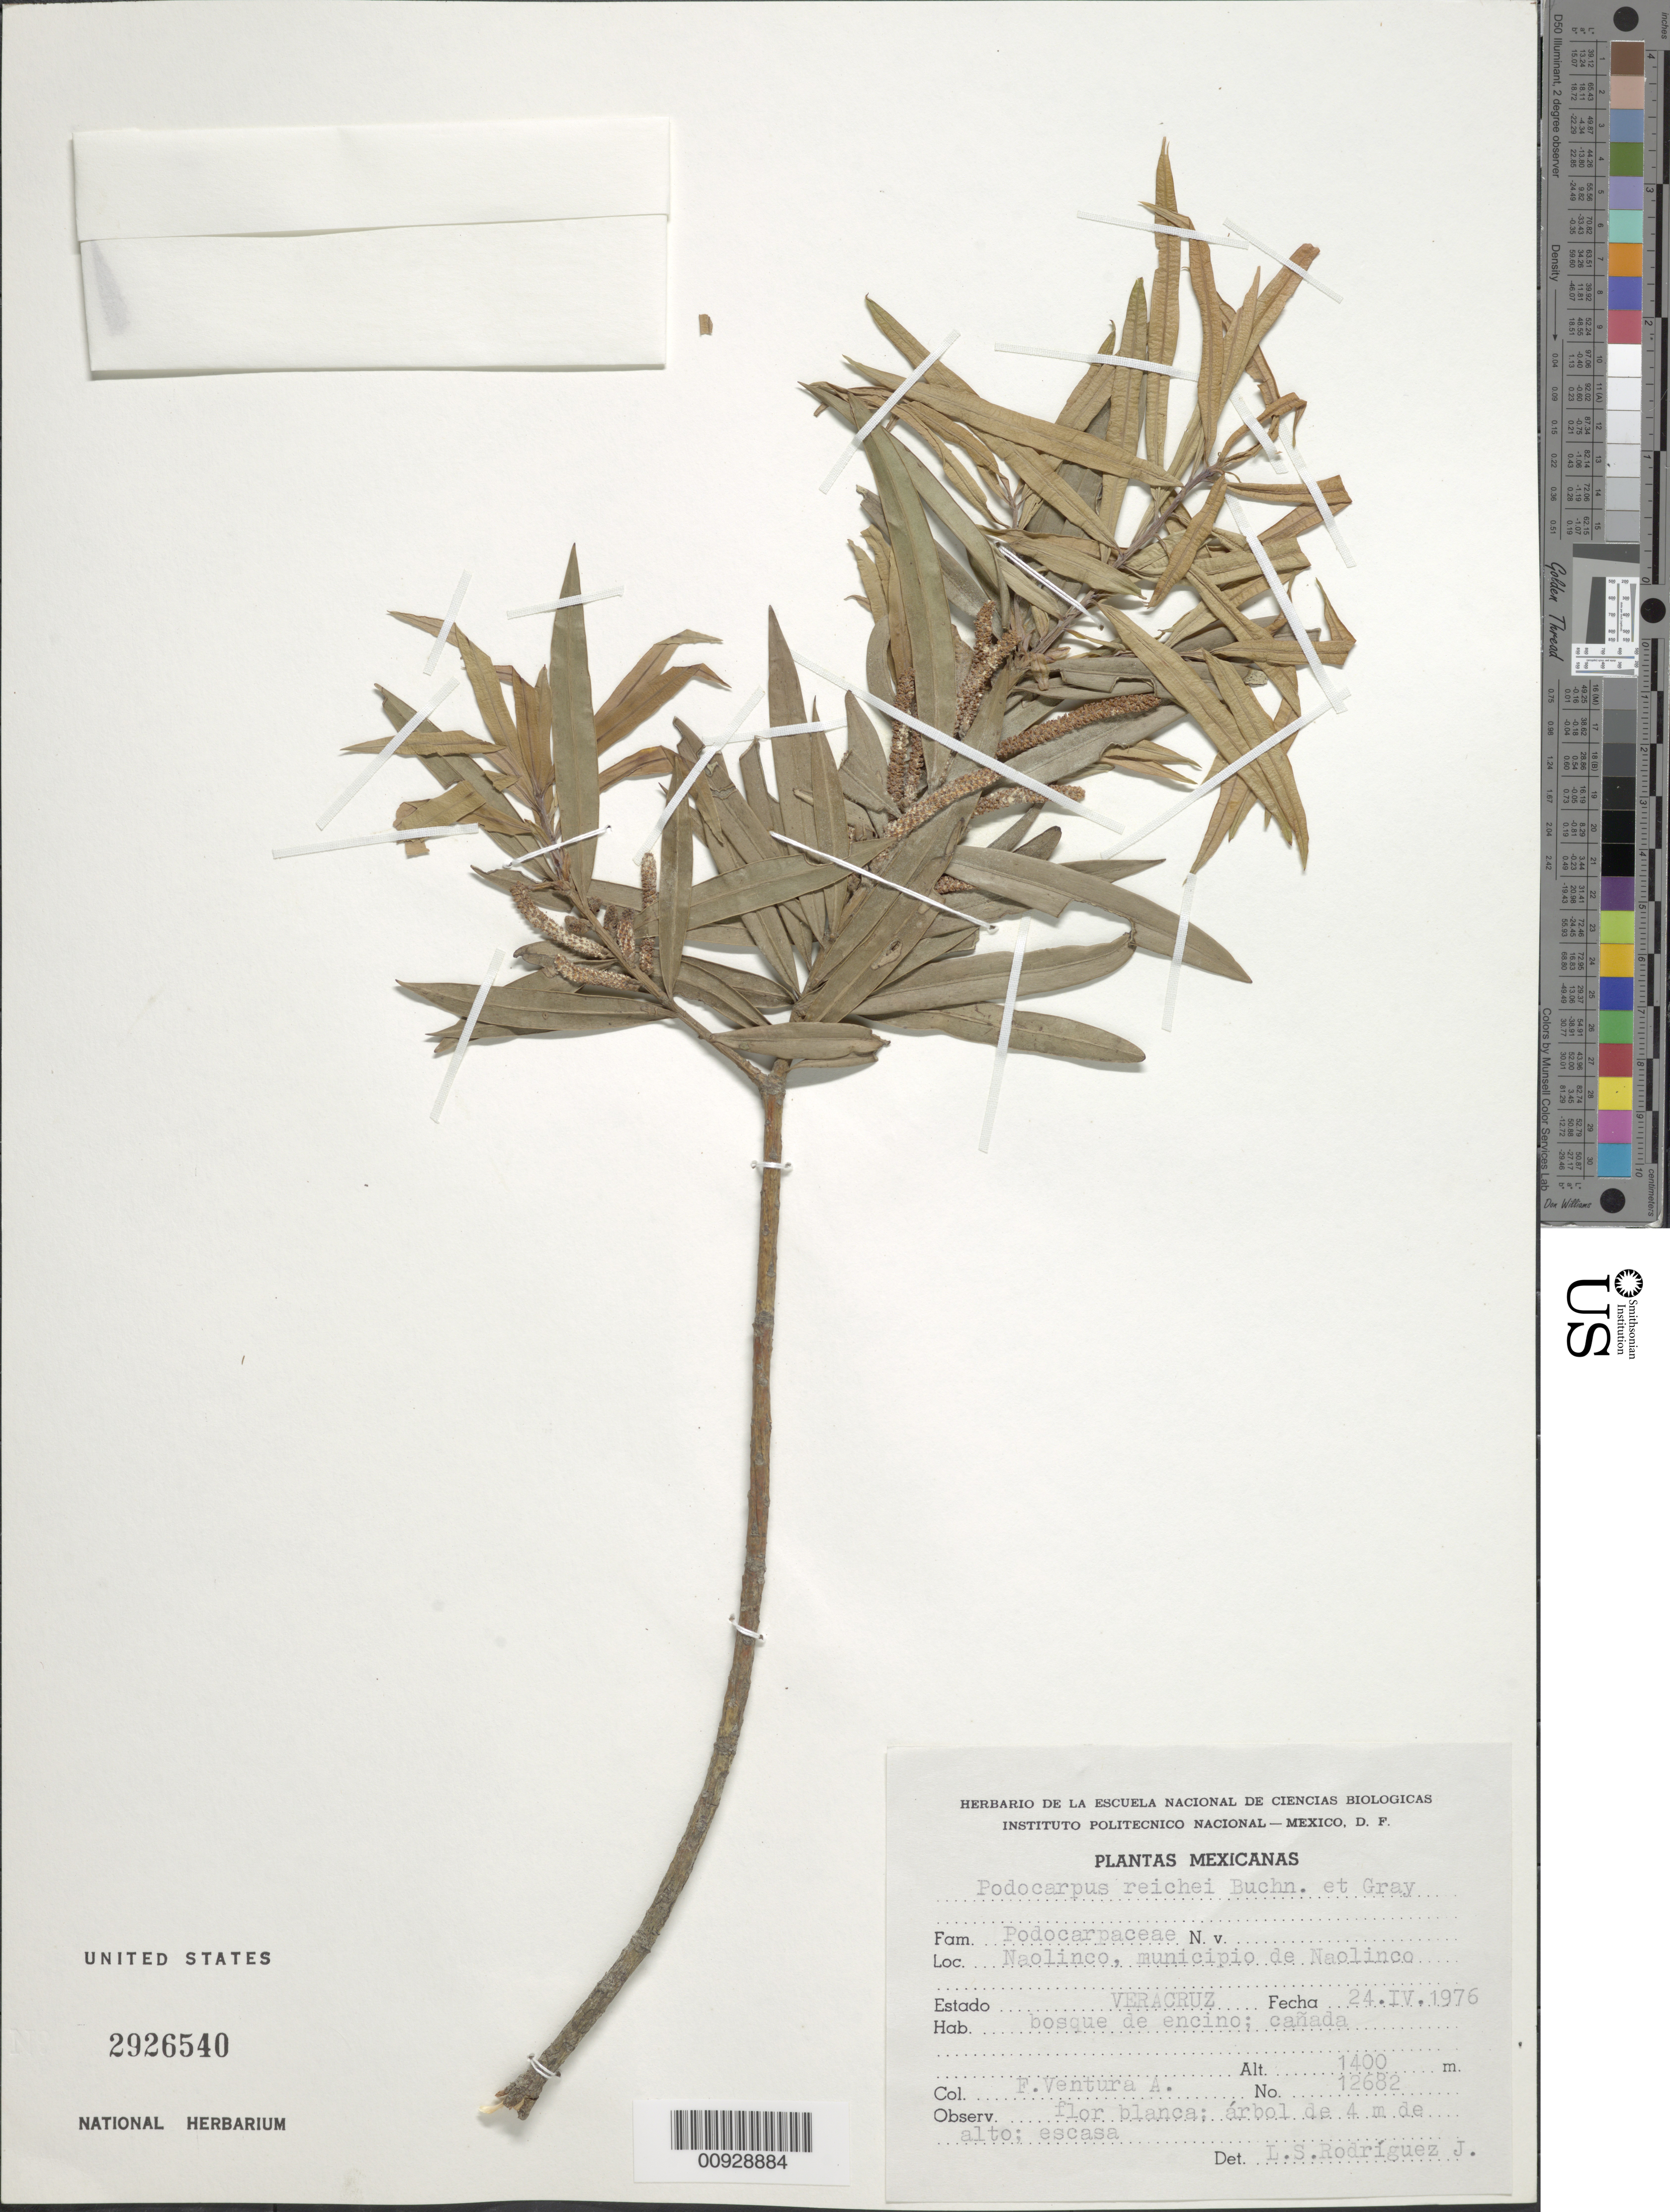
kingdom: Plantae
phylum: Tracheophyta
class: Pinopsida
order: Pinales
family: Podocarpaceae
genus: Podocarpus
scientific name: Podocarpus reichei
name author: J. Buchholz & N.E. Gray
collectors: F. Ventura A.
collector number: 12682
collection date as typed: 24 Apr 1976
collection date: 1976-04-24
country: Mexico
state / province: Veracruz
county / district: Naolinco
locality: Naolinco.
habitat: Bosque de encino; cañada.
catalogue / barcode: US 2926540